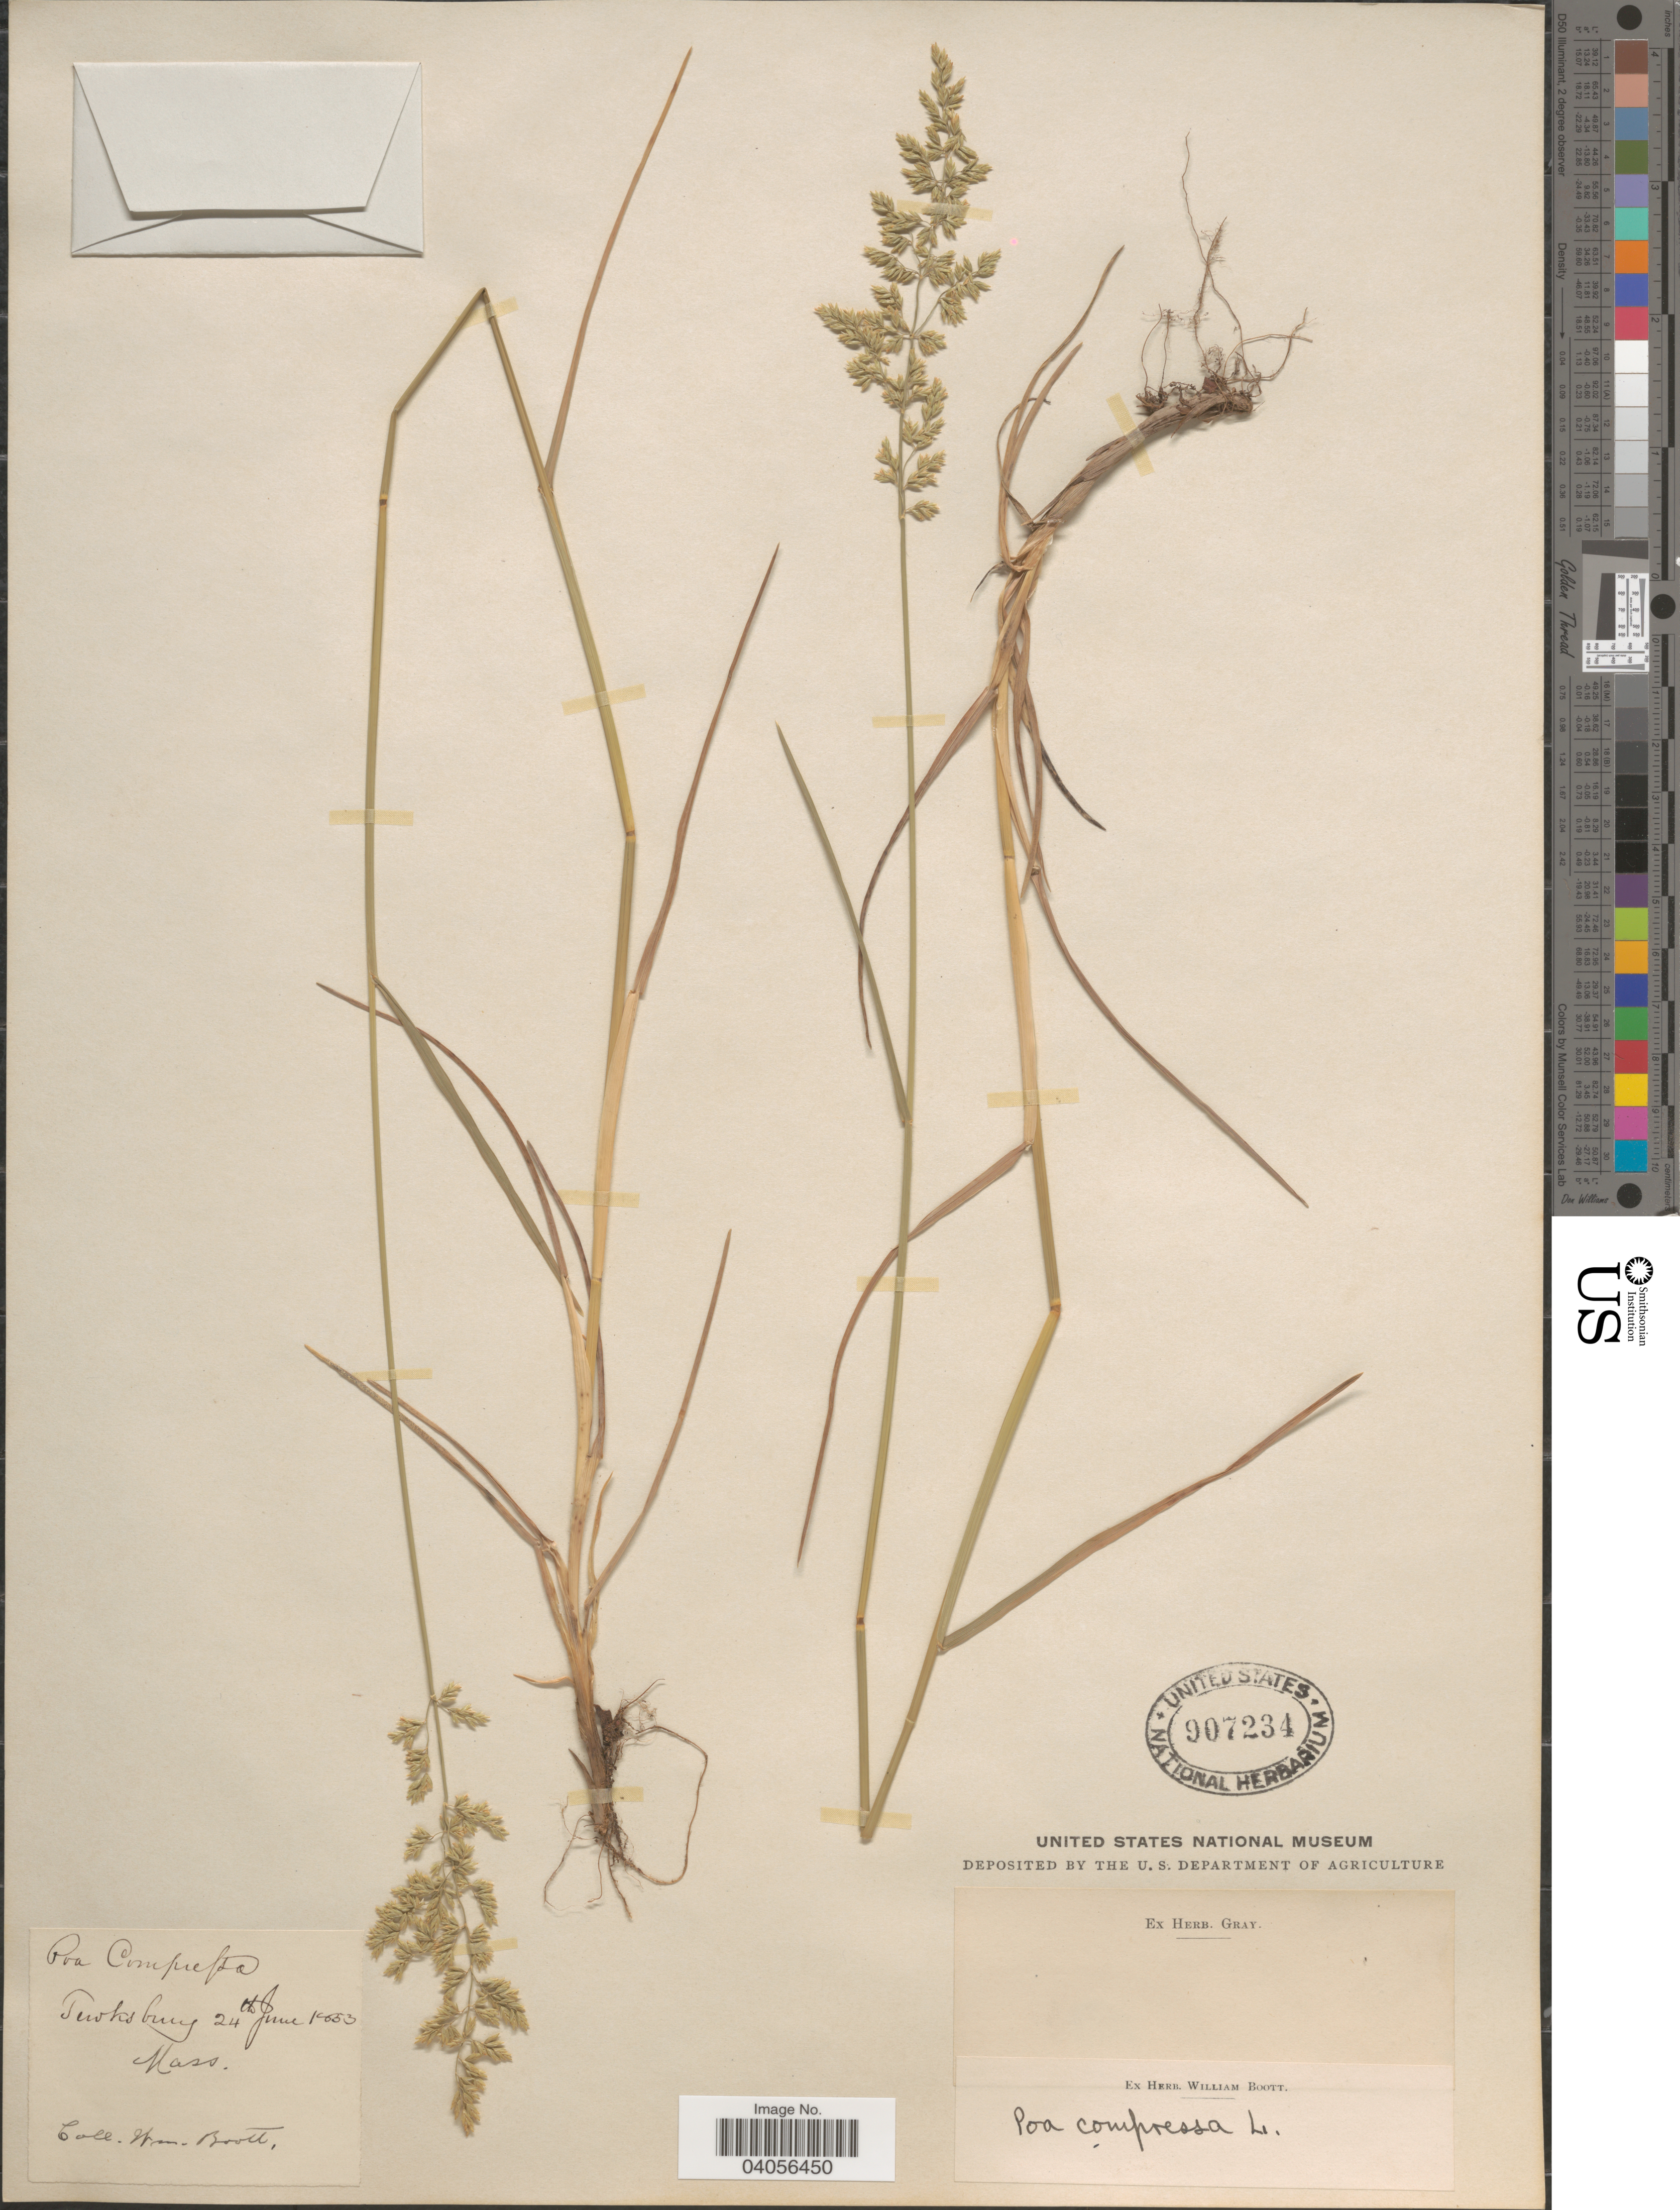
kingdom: Plantae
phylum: Tracheophyta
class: Liliopsida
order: Poales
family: Poaceae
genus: Poa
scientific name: Poa compressa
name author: L.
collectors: W. Boott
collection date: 1853-06-24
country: United States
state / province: Massachusetts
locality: Tewksbury.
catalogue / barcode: US 907234